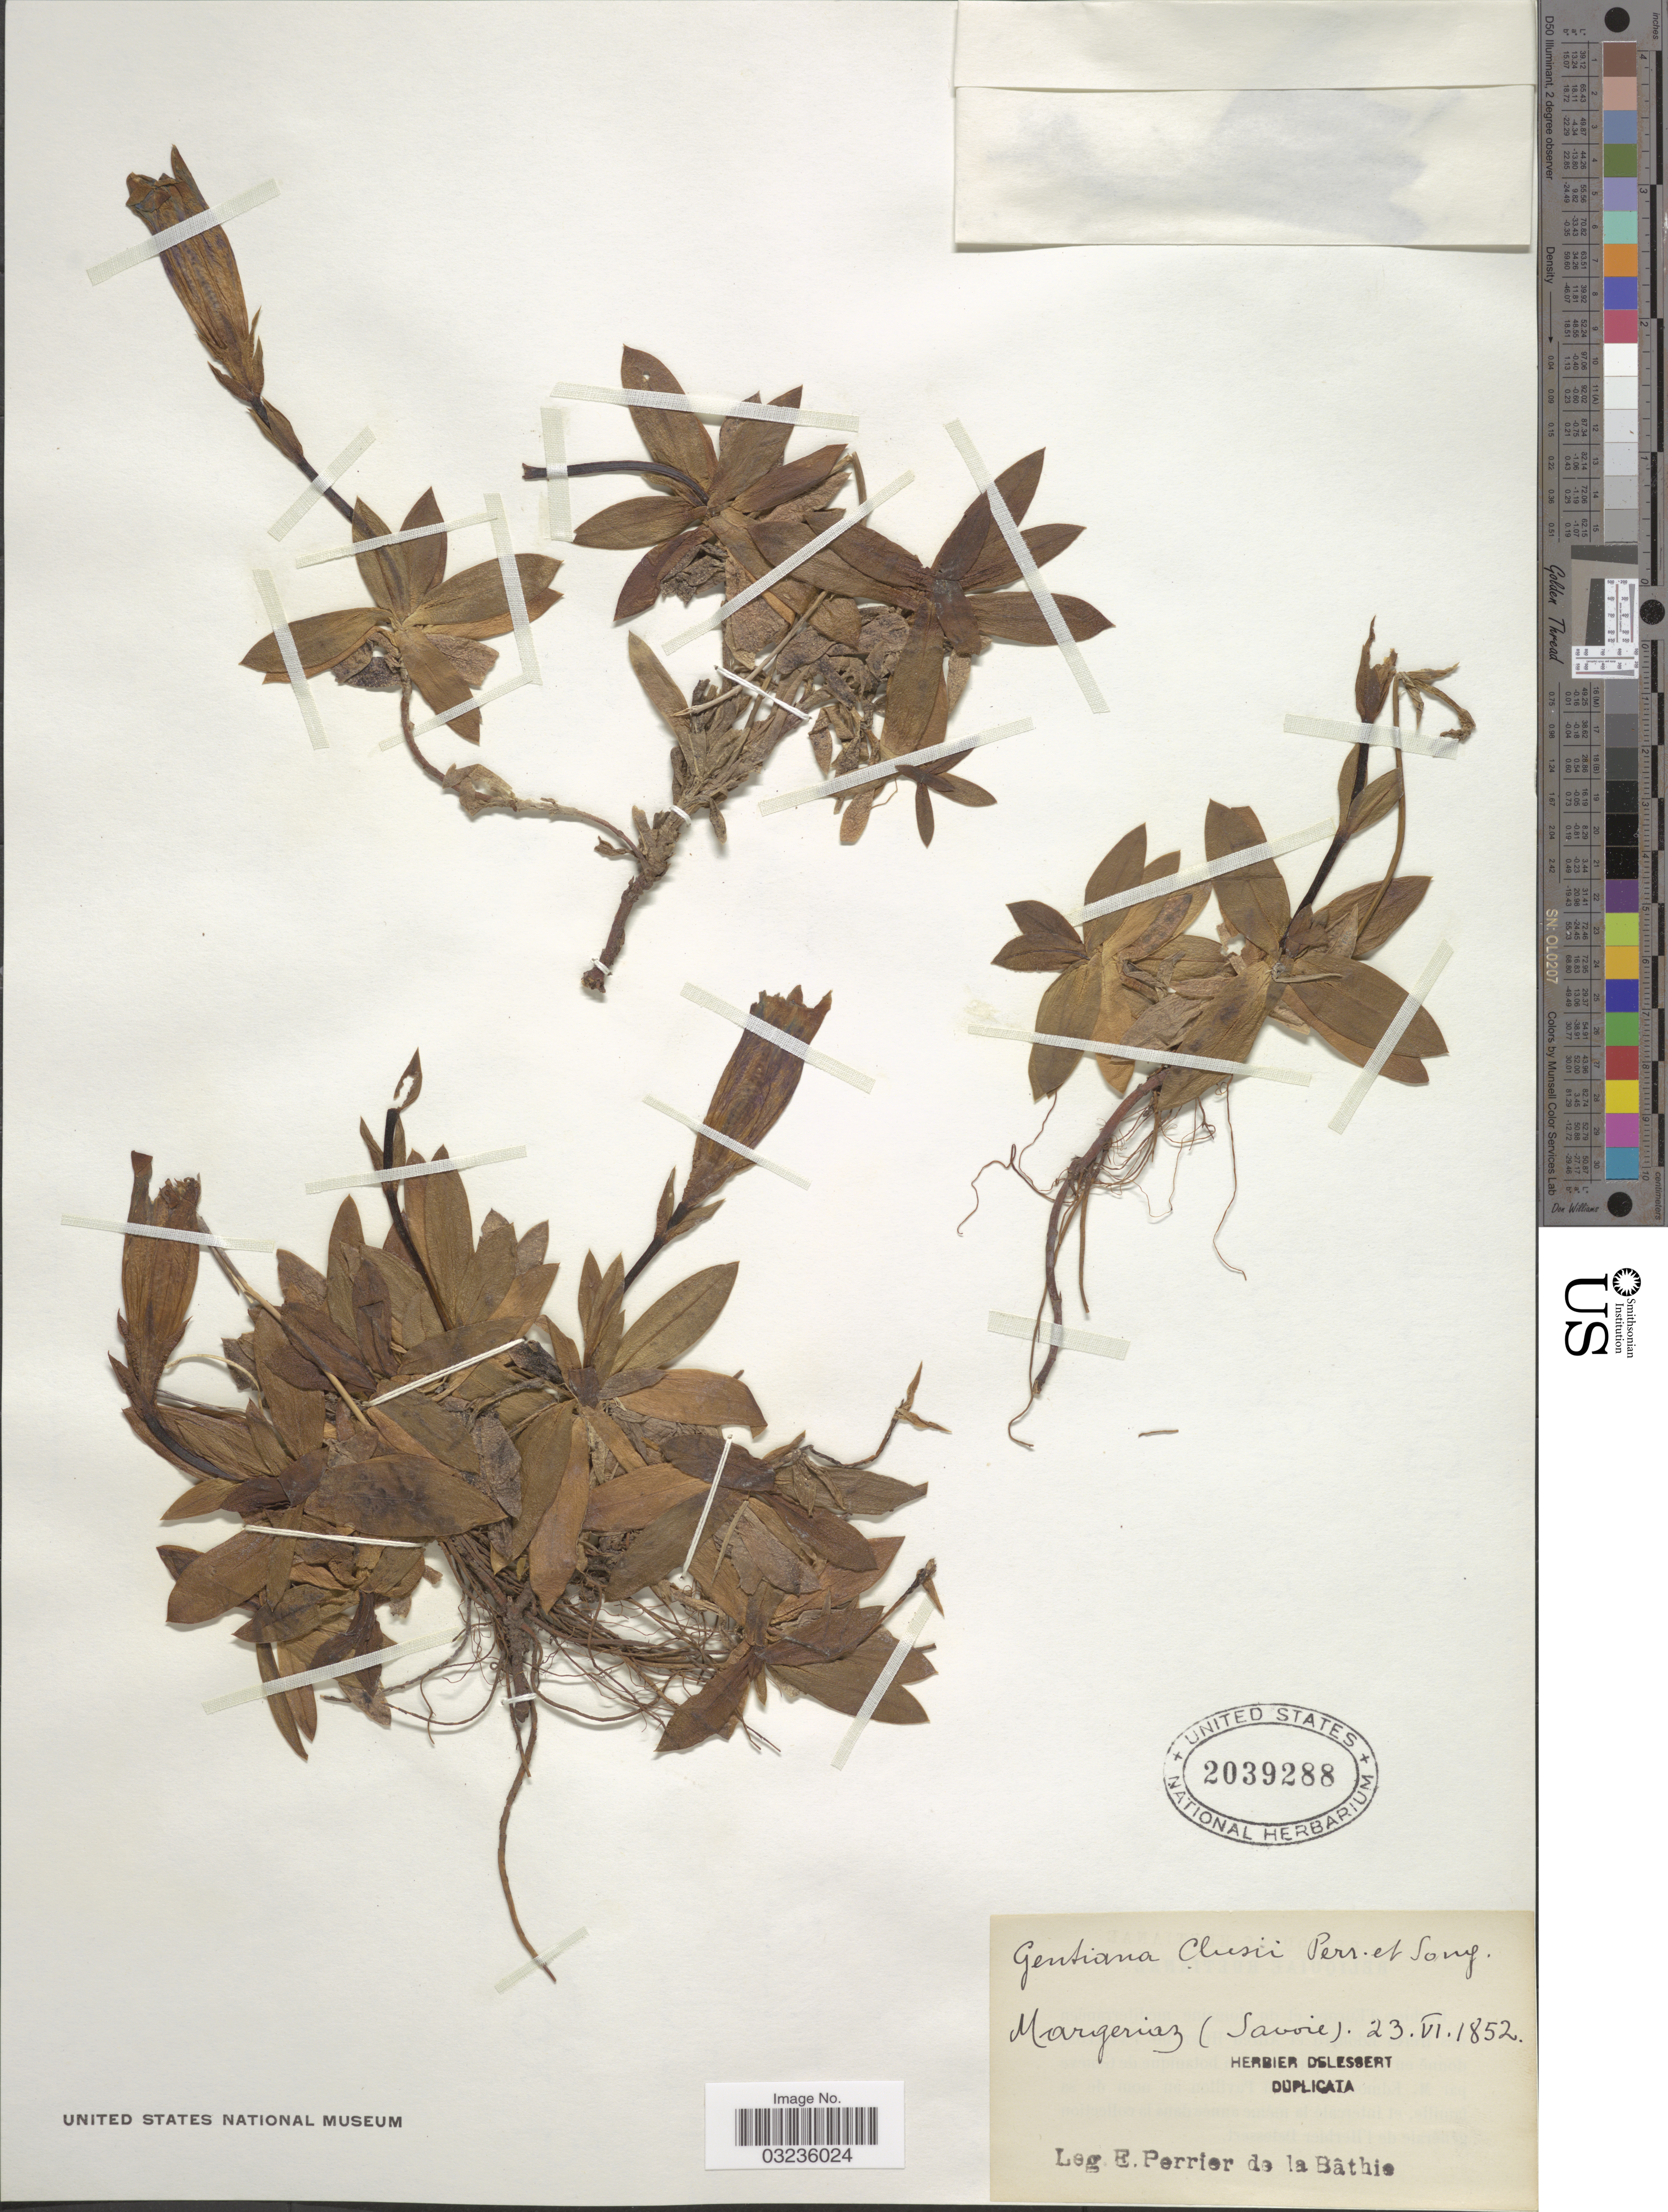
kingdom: Plantae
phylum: Tracheophyta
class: Magnoliopsida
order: Gentianales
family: Gentianaceae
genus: Gentiana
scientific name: Gentiana clusii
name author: Perr. & Songeon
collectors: E. Perrier de la Bâthie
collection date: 1852-06-23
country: France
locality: Margeriaz (Savoie).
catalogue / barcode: US 2039288